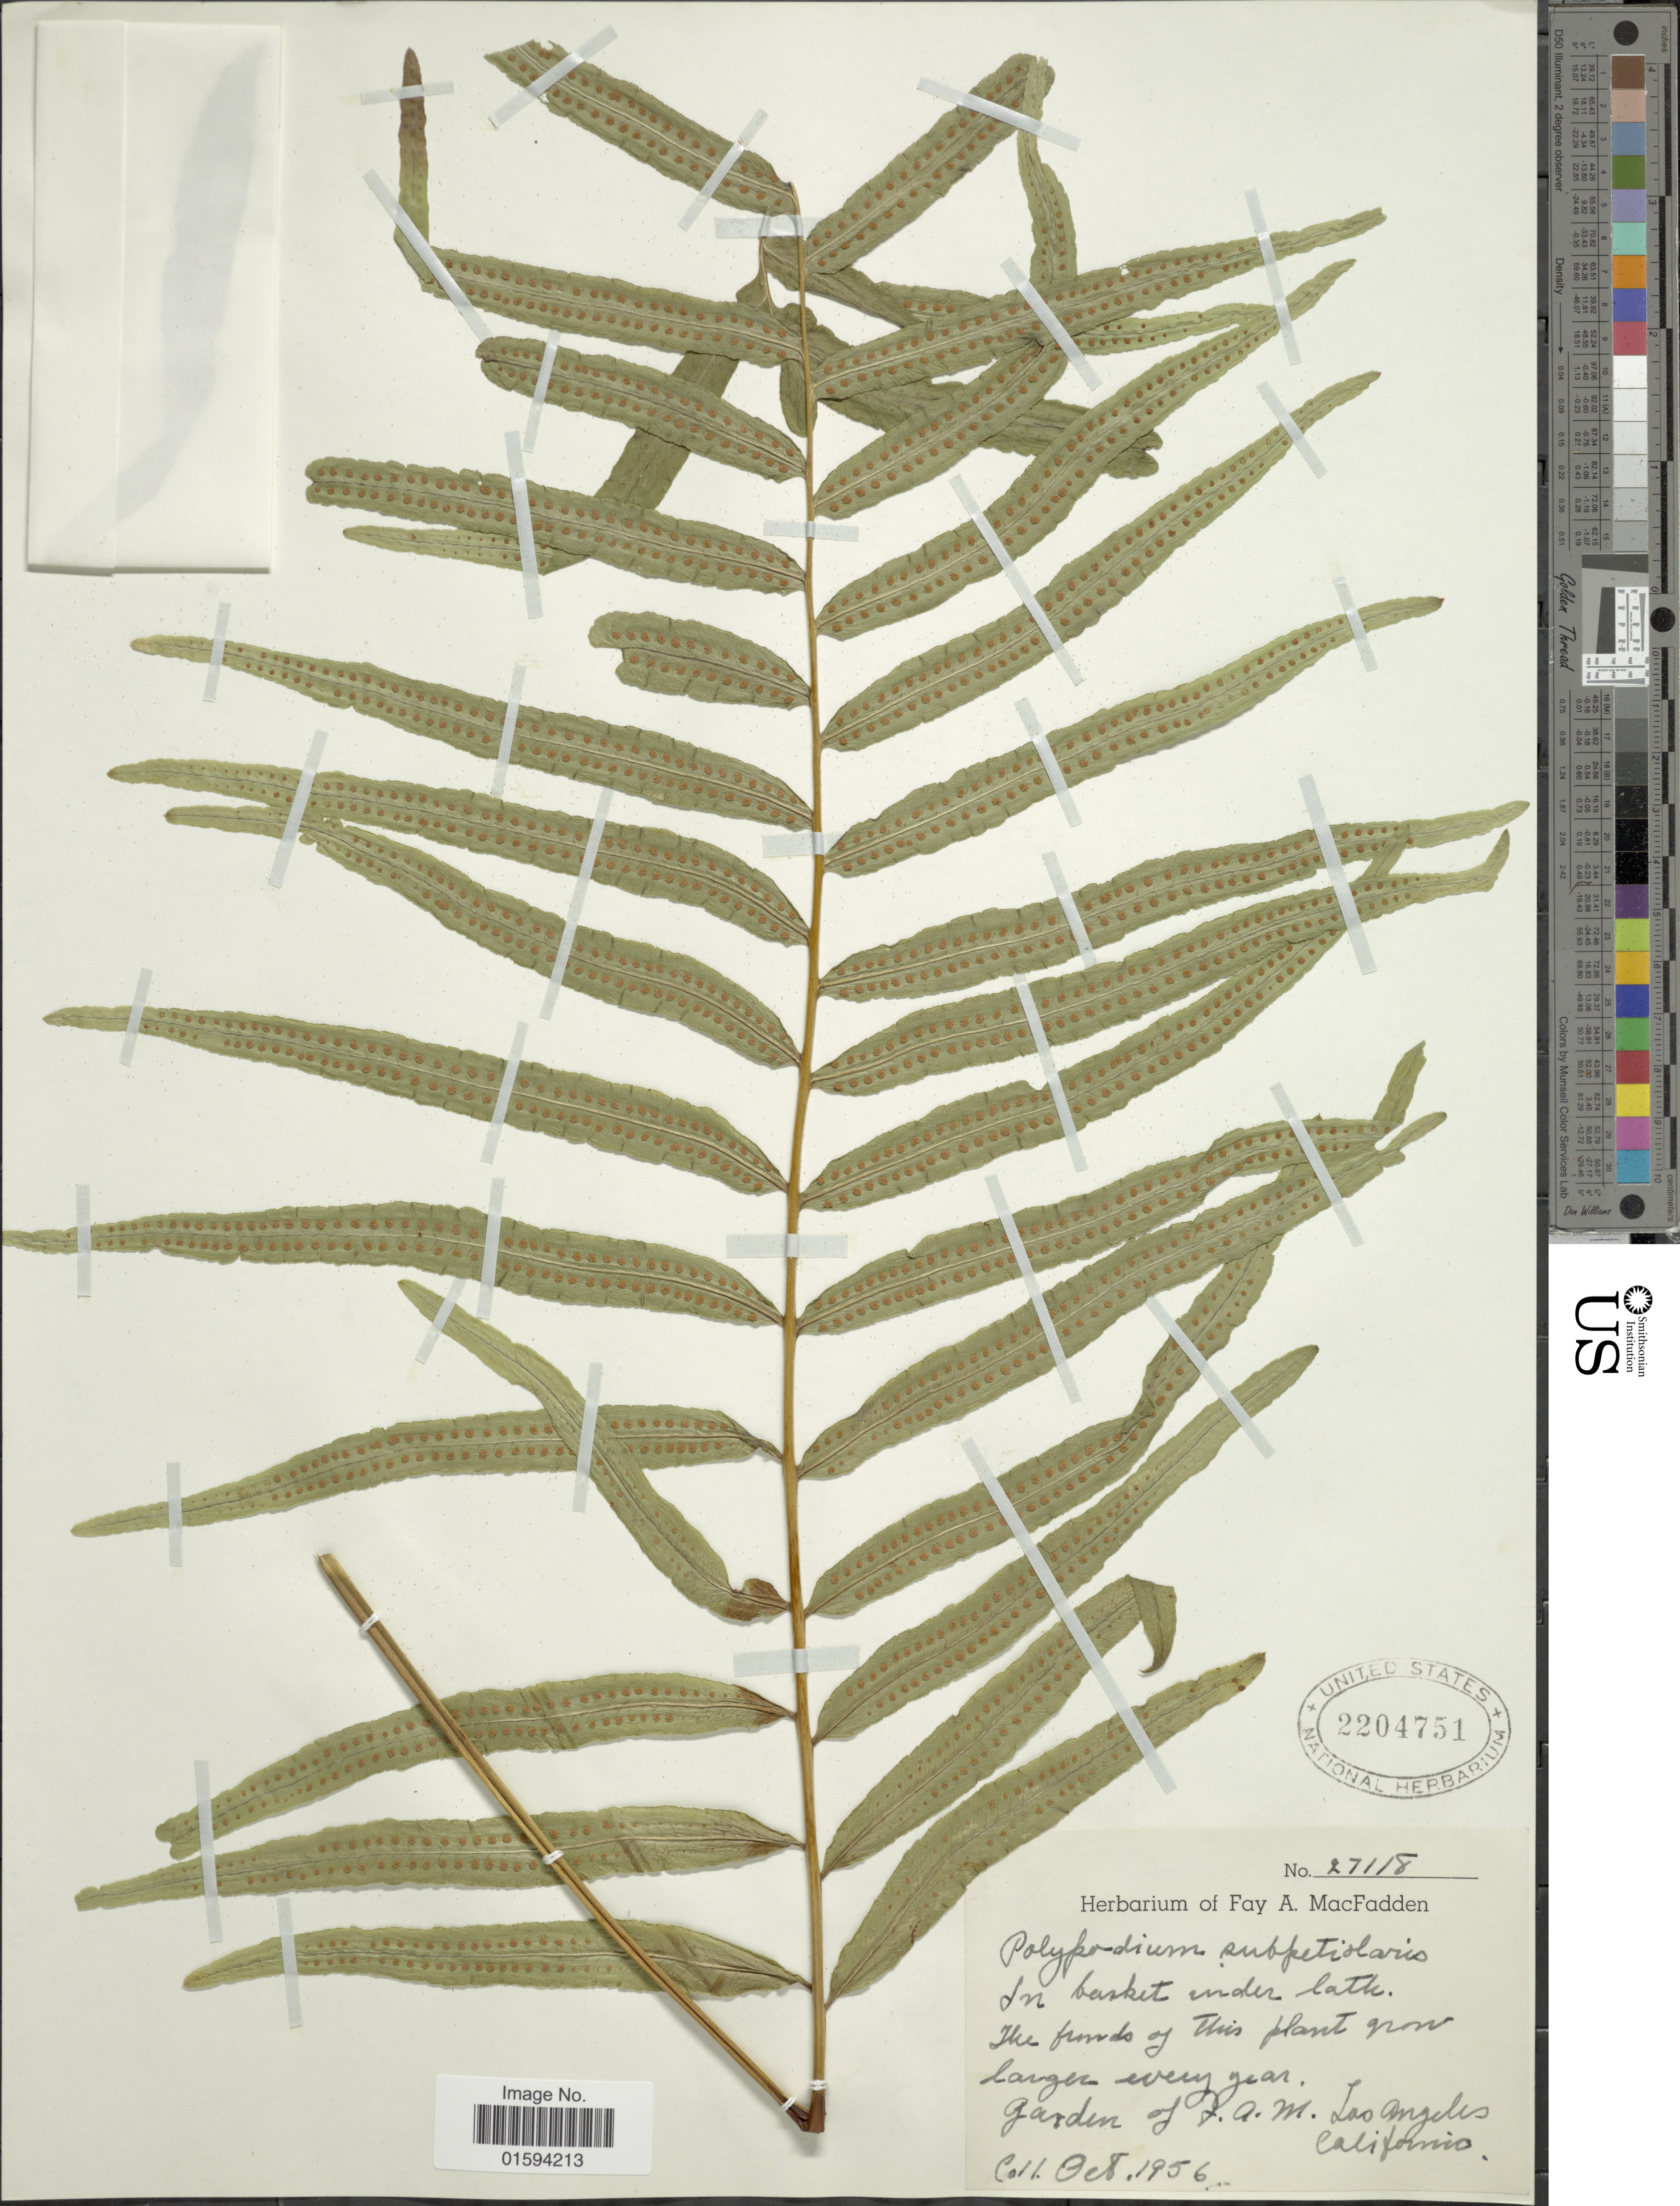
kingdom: Plantae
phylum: Tracheophyta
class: Polypodiopsida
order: Polypodiales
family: Polypodiaceae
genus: Polypodium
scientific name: Polypodium subpetiolatum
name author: Hook.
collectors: ex herb. Fay A. MacFadden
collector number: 27118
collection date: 1956-10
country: United States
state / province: California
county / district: Los Angeles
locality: Garden of F.A.M. Los Angeles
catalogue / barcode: US 2204751